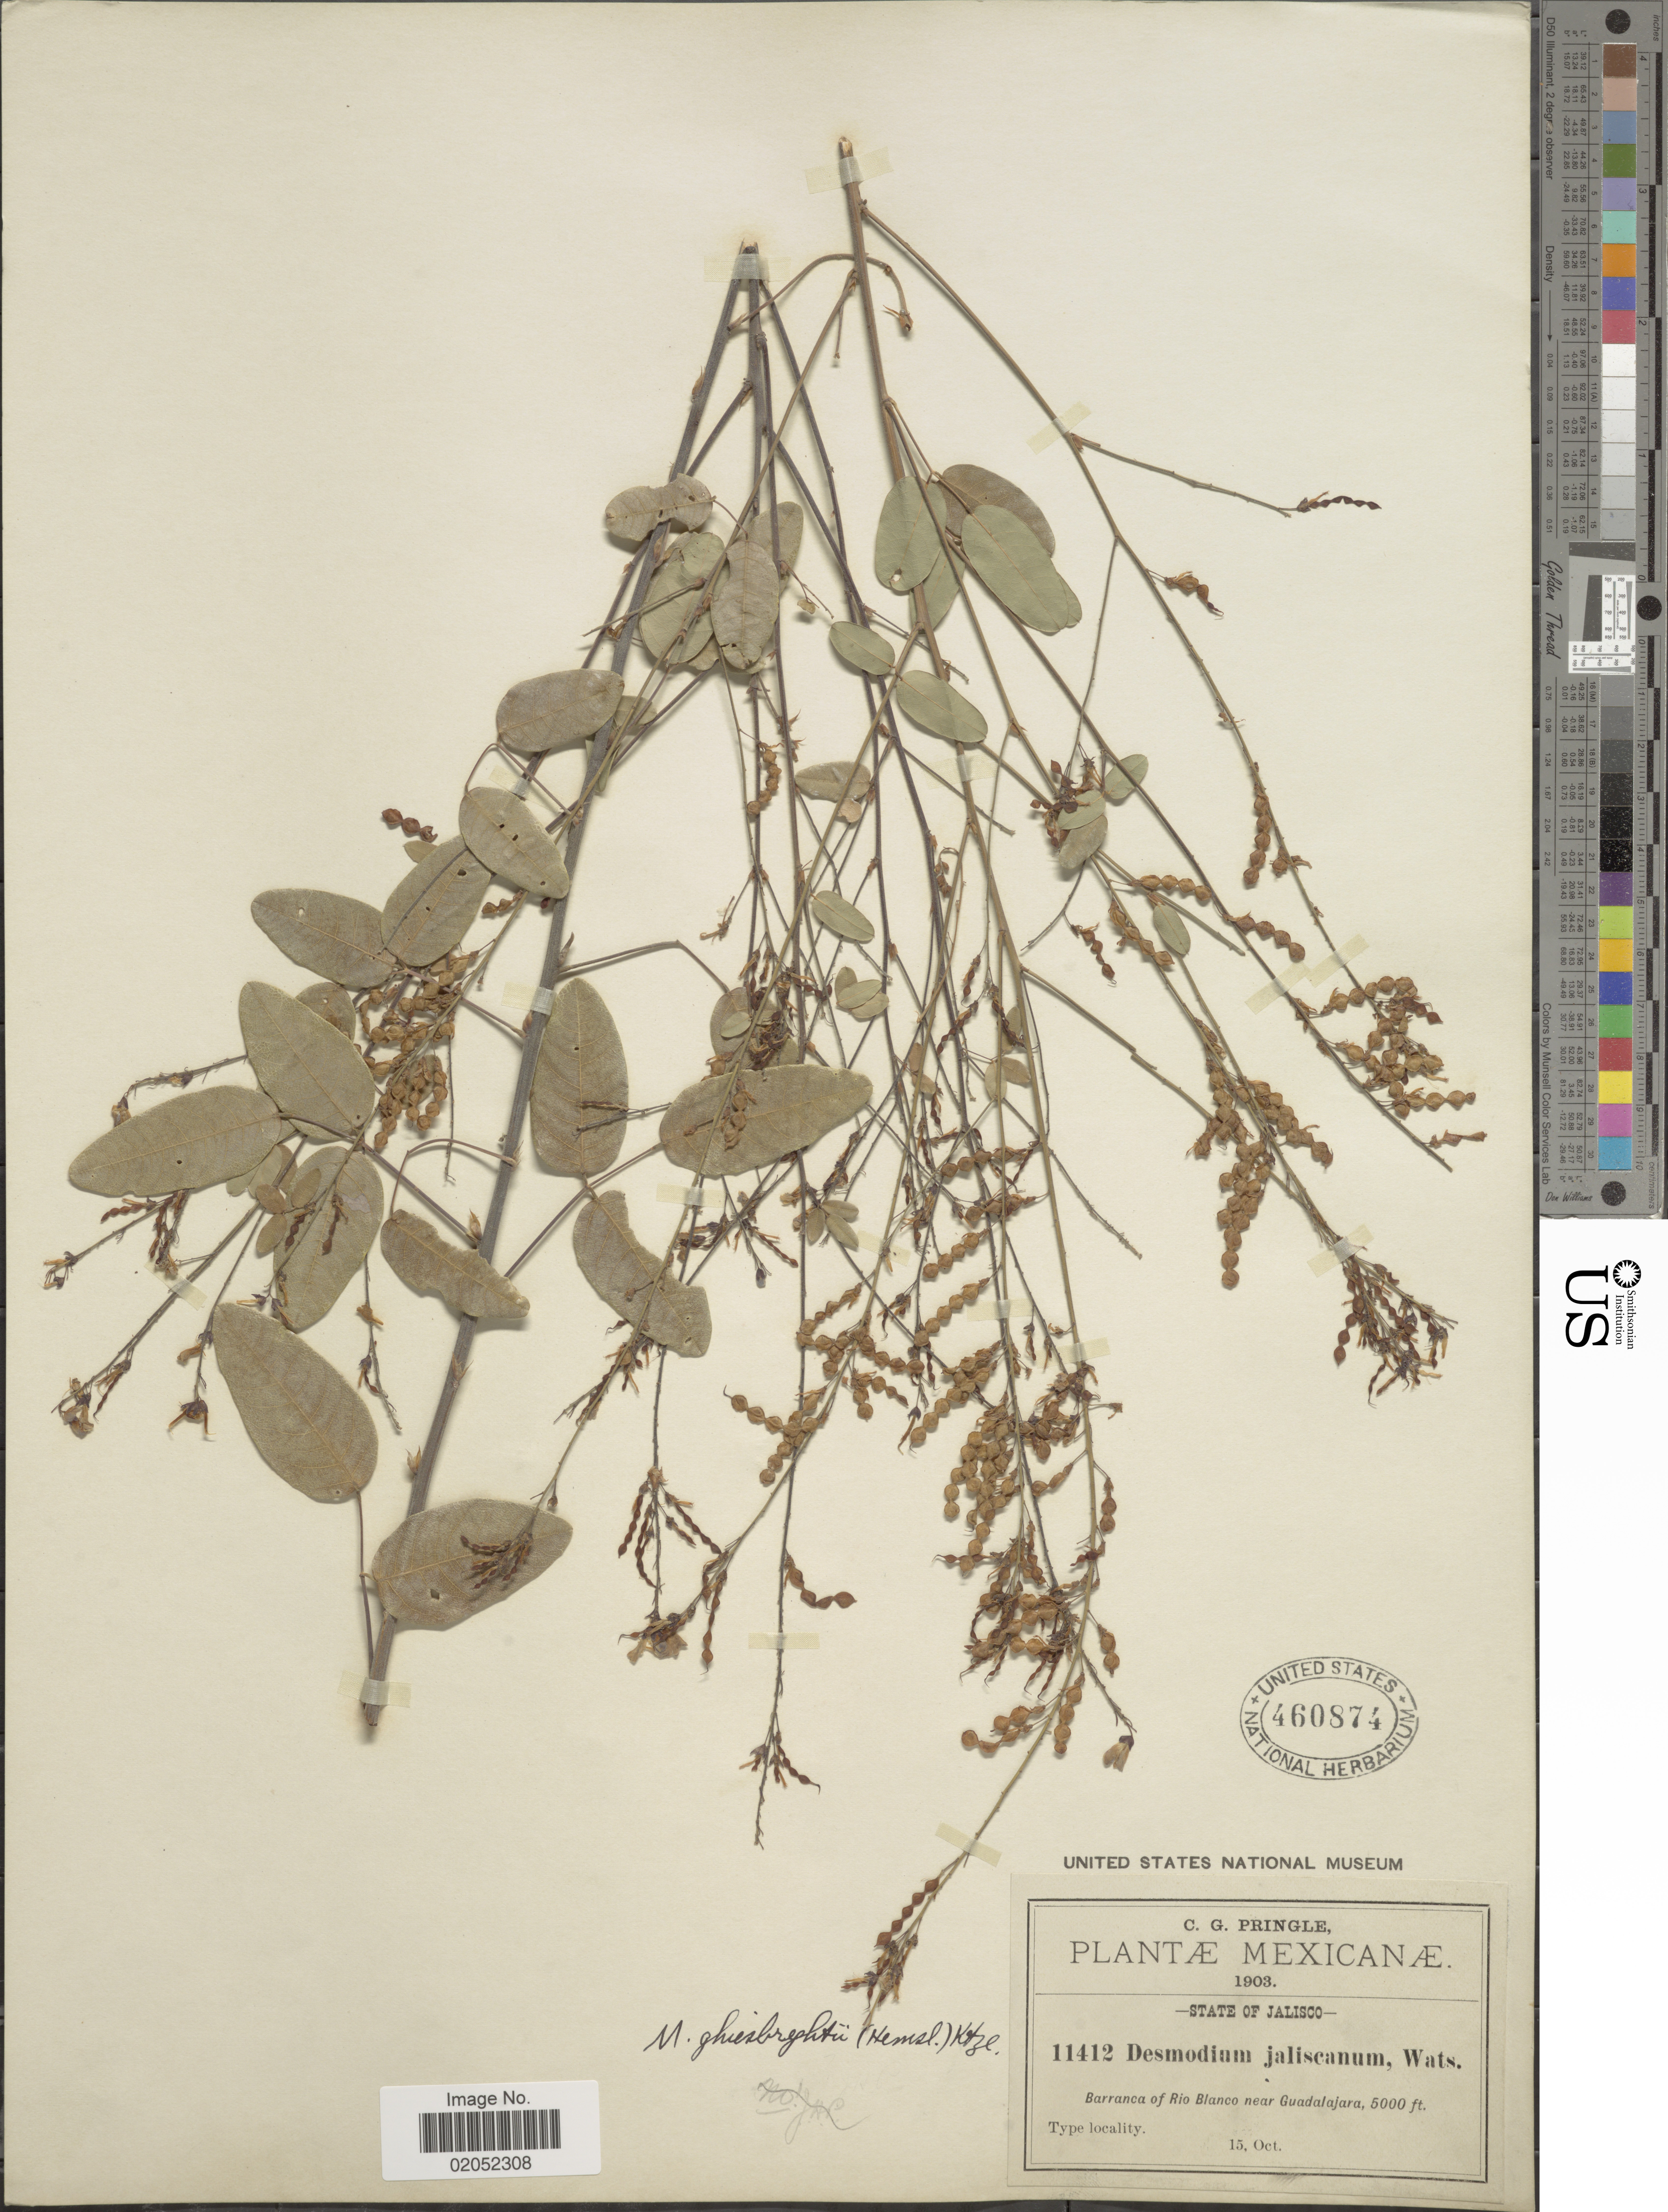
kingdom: Plantae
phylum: Tracheophyta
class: Magnoliopsida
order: Fabales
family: Fabaceae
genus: Desmodium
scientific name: Desmodium ghiesbreghtii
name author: Hemsl.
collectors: C. G. Pringle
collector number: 11412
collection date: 1903-10-15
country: Mexico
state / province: Jalisco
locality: State of Jalisco, Barranca of Rio Blando near Guadalajara.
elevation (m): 1524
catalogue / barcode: US 460874